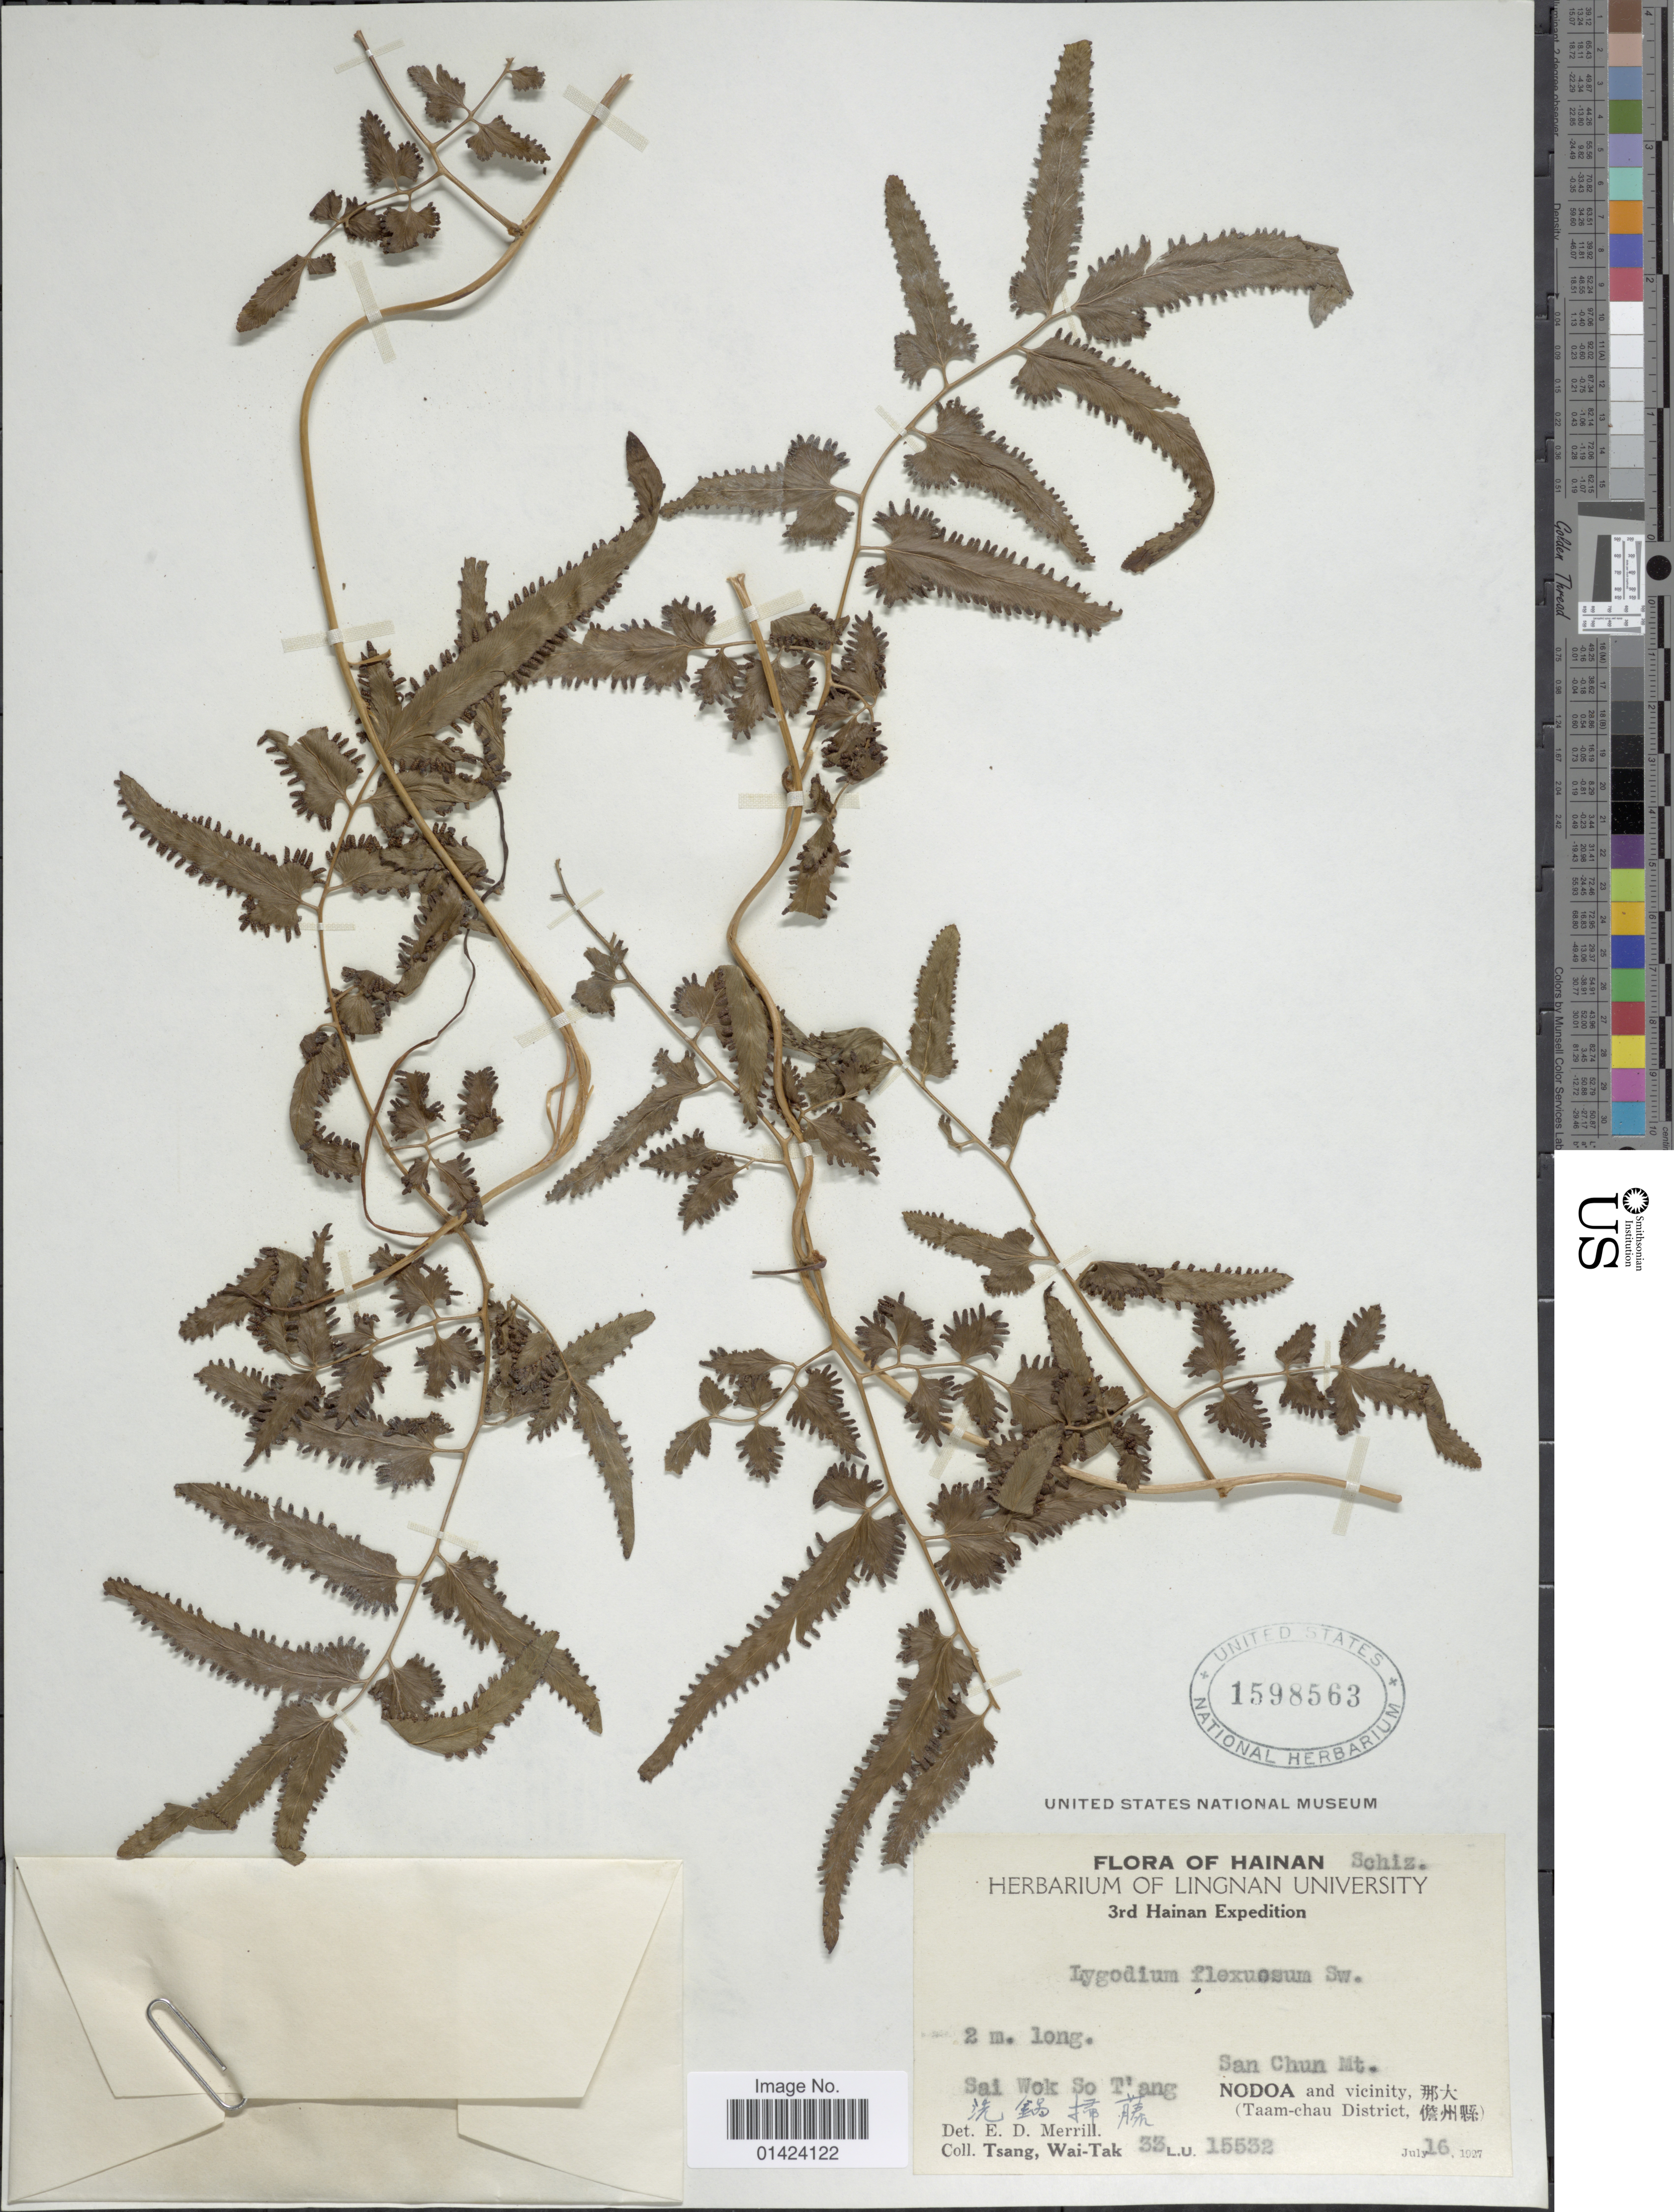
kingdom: Plantae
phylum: Tracheophyta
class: Polypodiopsida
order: Schizaeales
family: Lygodiaceae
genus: Lygodium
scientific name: Lygodium flexuosum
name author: Sw.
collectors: W. T. Tsang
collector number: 33L.U.15532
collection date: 1927-07-16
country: China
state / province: Hainan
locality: Hainan, Sai Wok So T'ang, San Chun Mt. Nodoa and vicinity(Taam-chau district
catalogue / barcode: US 1598563